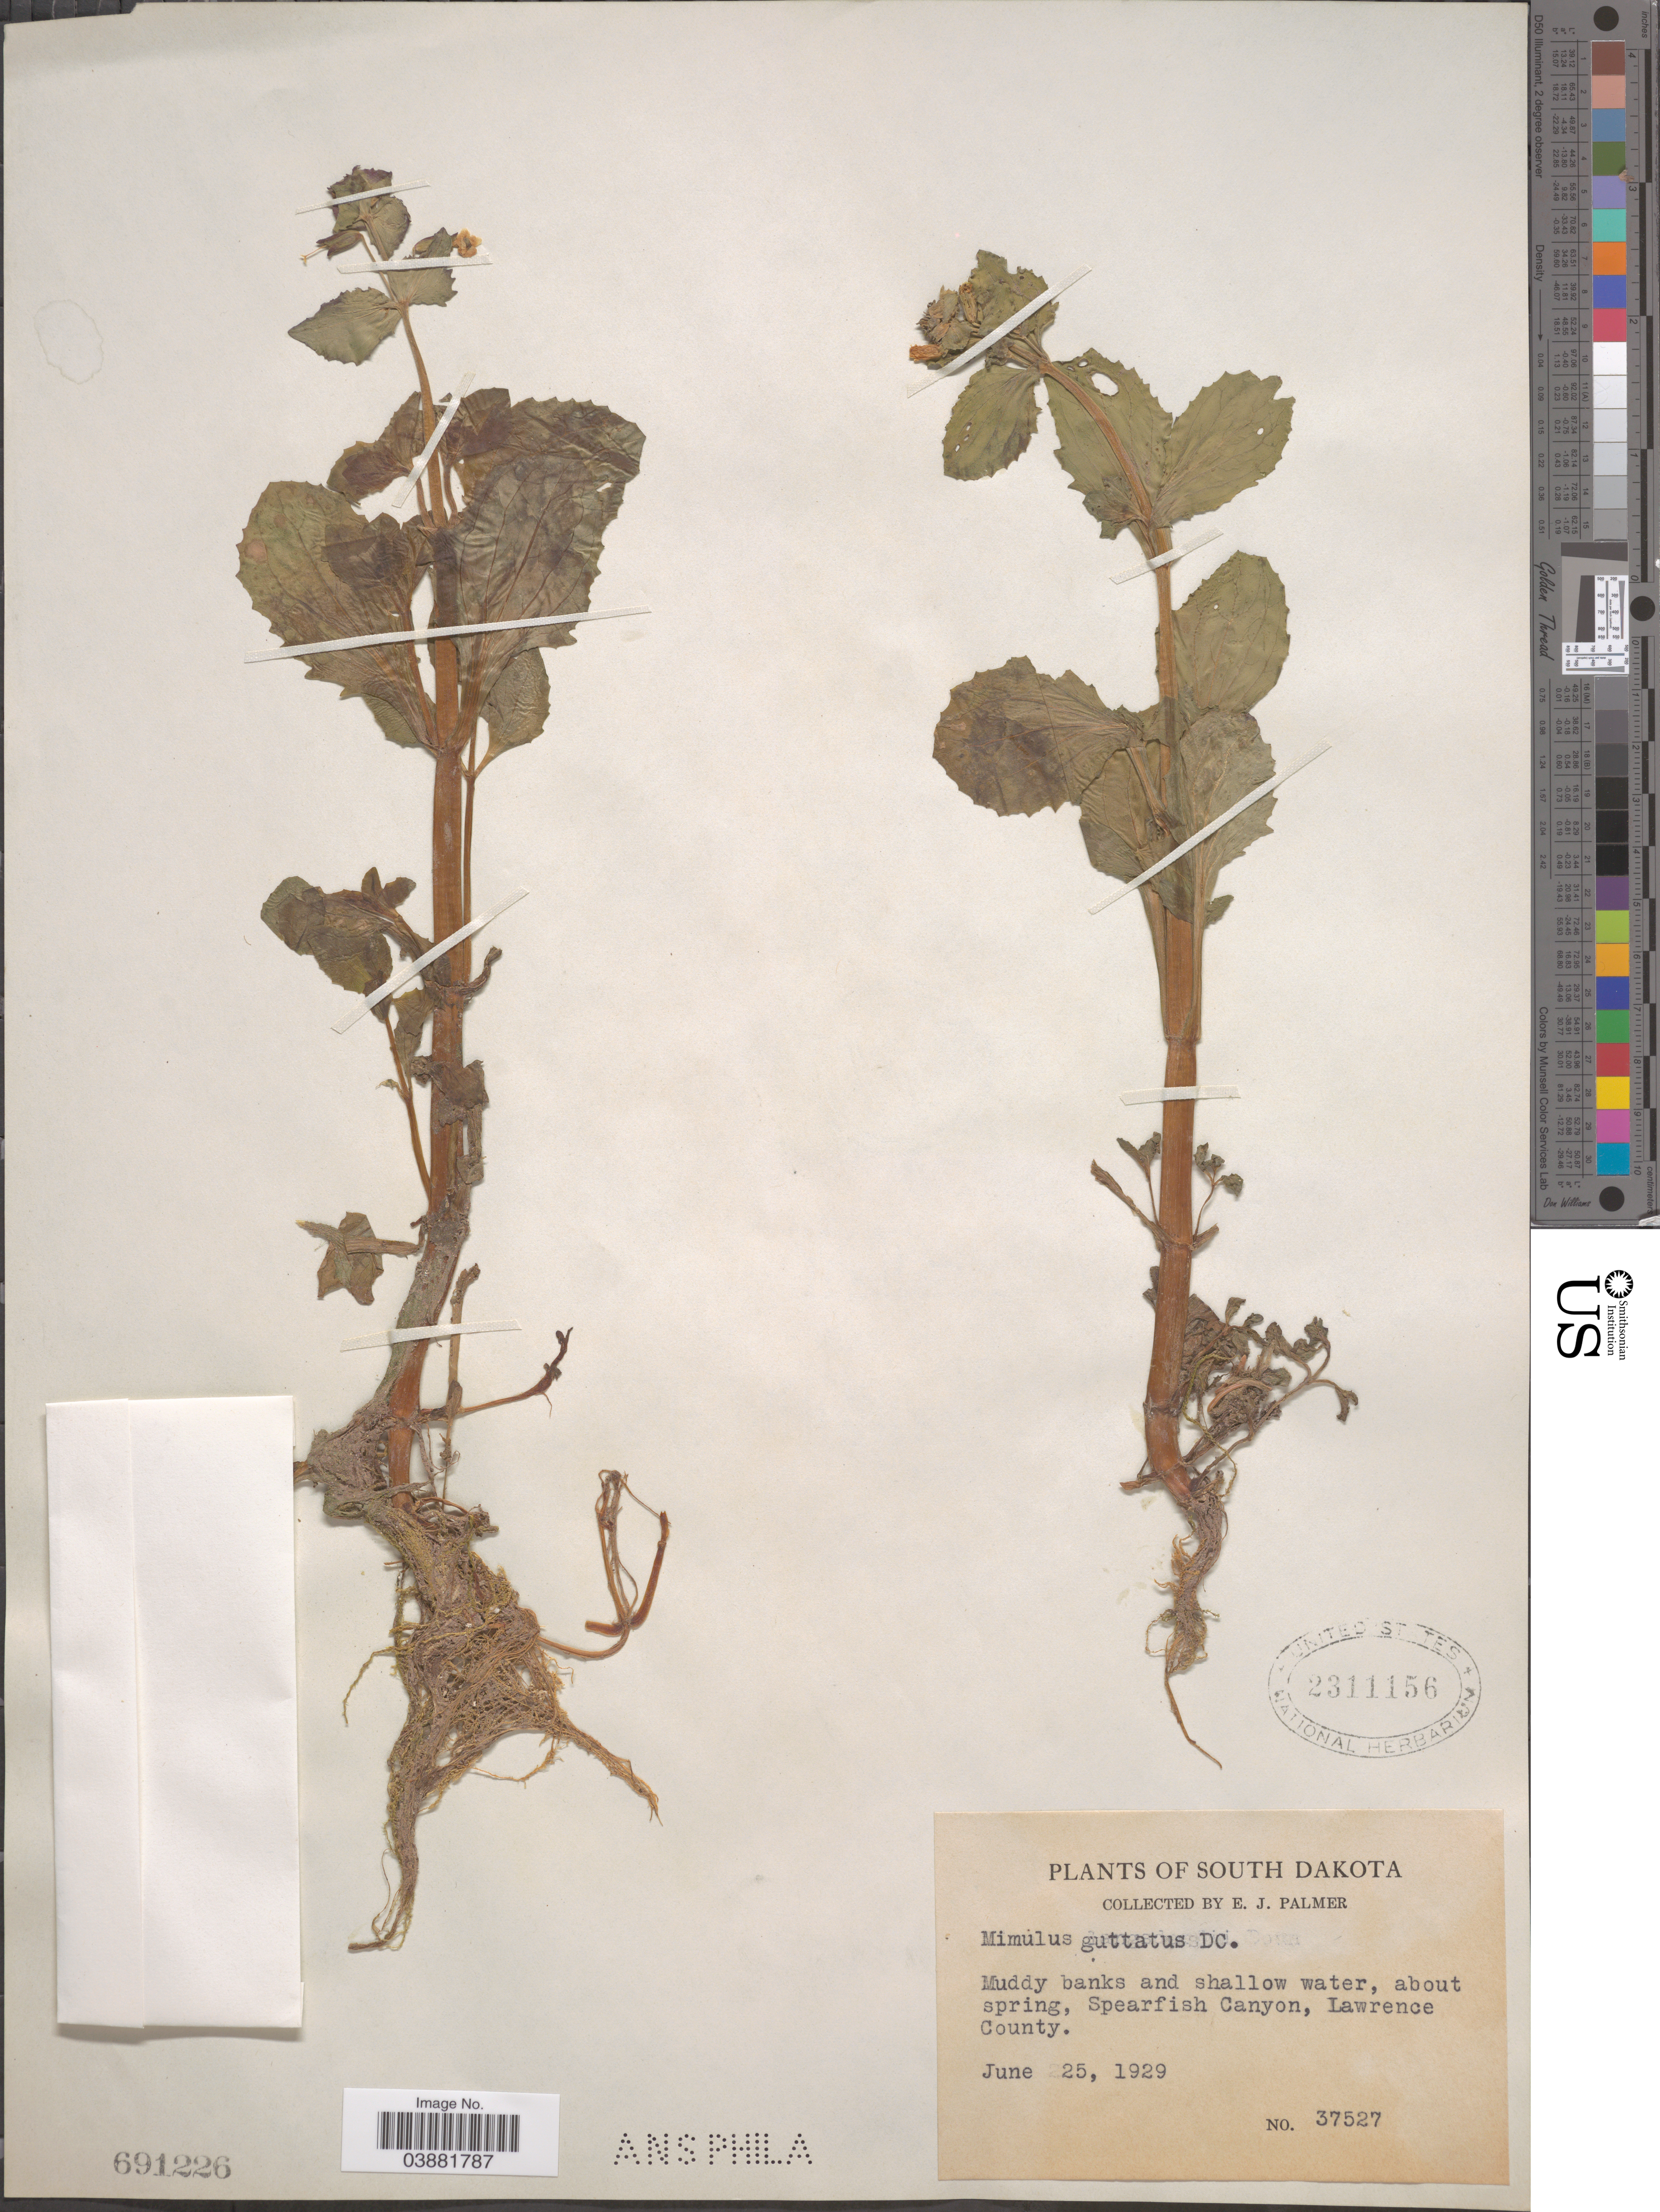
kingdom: Plantae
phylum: Tracheophyta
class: Magnoliopsida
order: Lamiales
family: Phrymaceae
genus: Mimulus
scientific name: Mimulus guttatus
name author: DC.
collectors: E. J. Palmer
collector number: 37527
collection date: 1929-06-25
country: United States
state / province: South Dakota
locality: About spring, Spearfish Canyon, Lawrence County.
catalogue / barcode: US 2311156